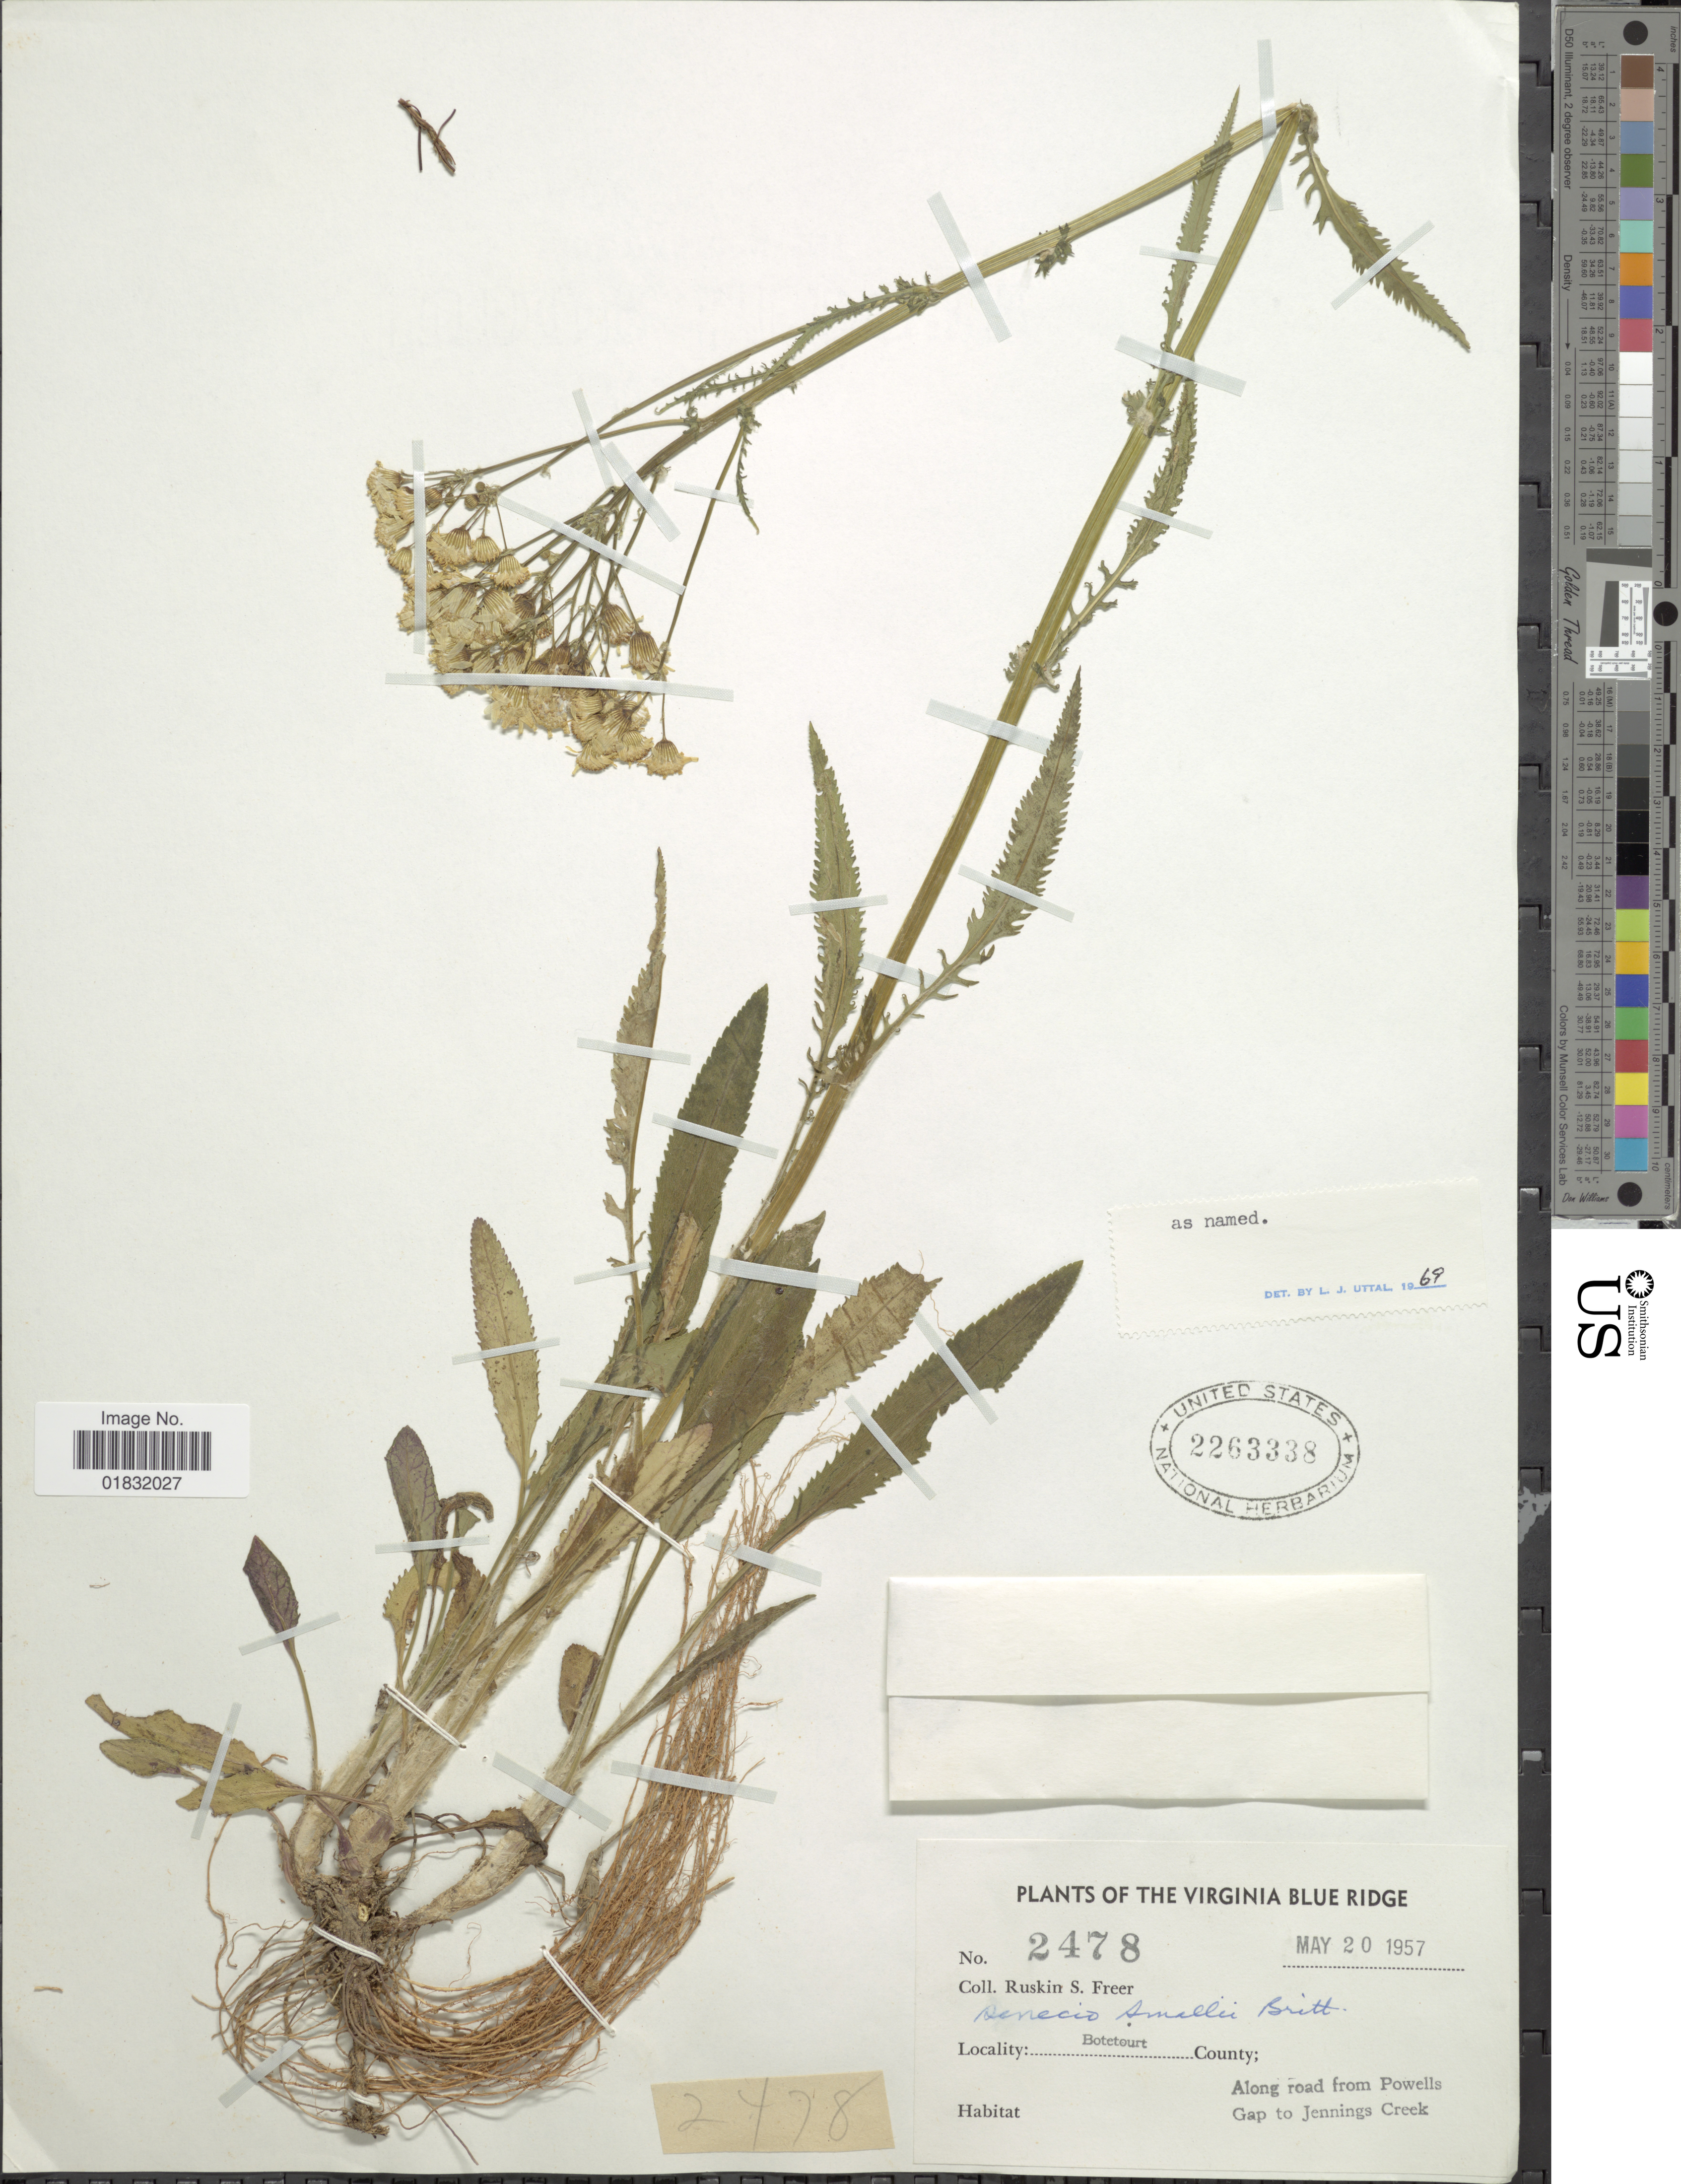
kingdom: Plantae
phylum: Tracheophyta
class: Magnoliopsida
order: Asterales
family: Asteraceae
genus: Packera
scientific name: Packera smallii Britton comb ined.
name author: Britton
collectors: R. Freer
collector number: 2478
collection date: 1957-05-20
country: United States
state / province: Virginia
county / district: Botetourt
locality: The Virginia Blue Ridge, Botecourt County; Along road from Powells Gap to Jennings Creek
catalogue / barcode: US 2263338